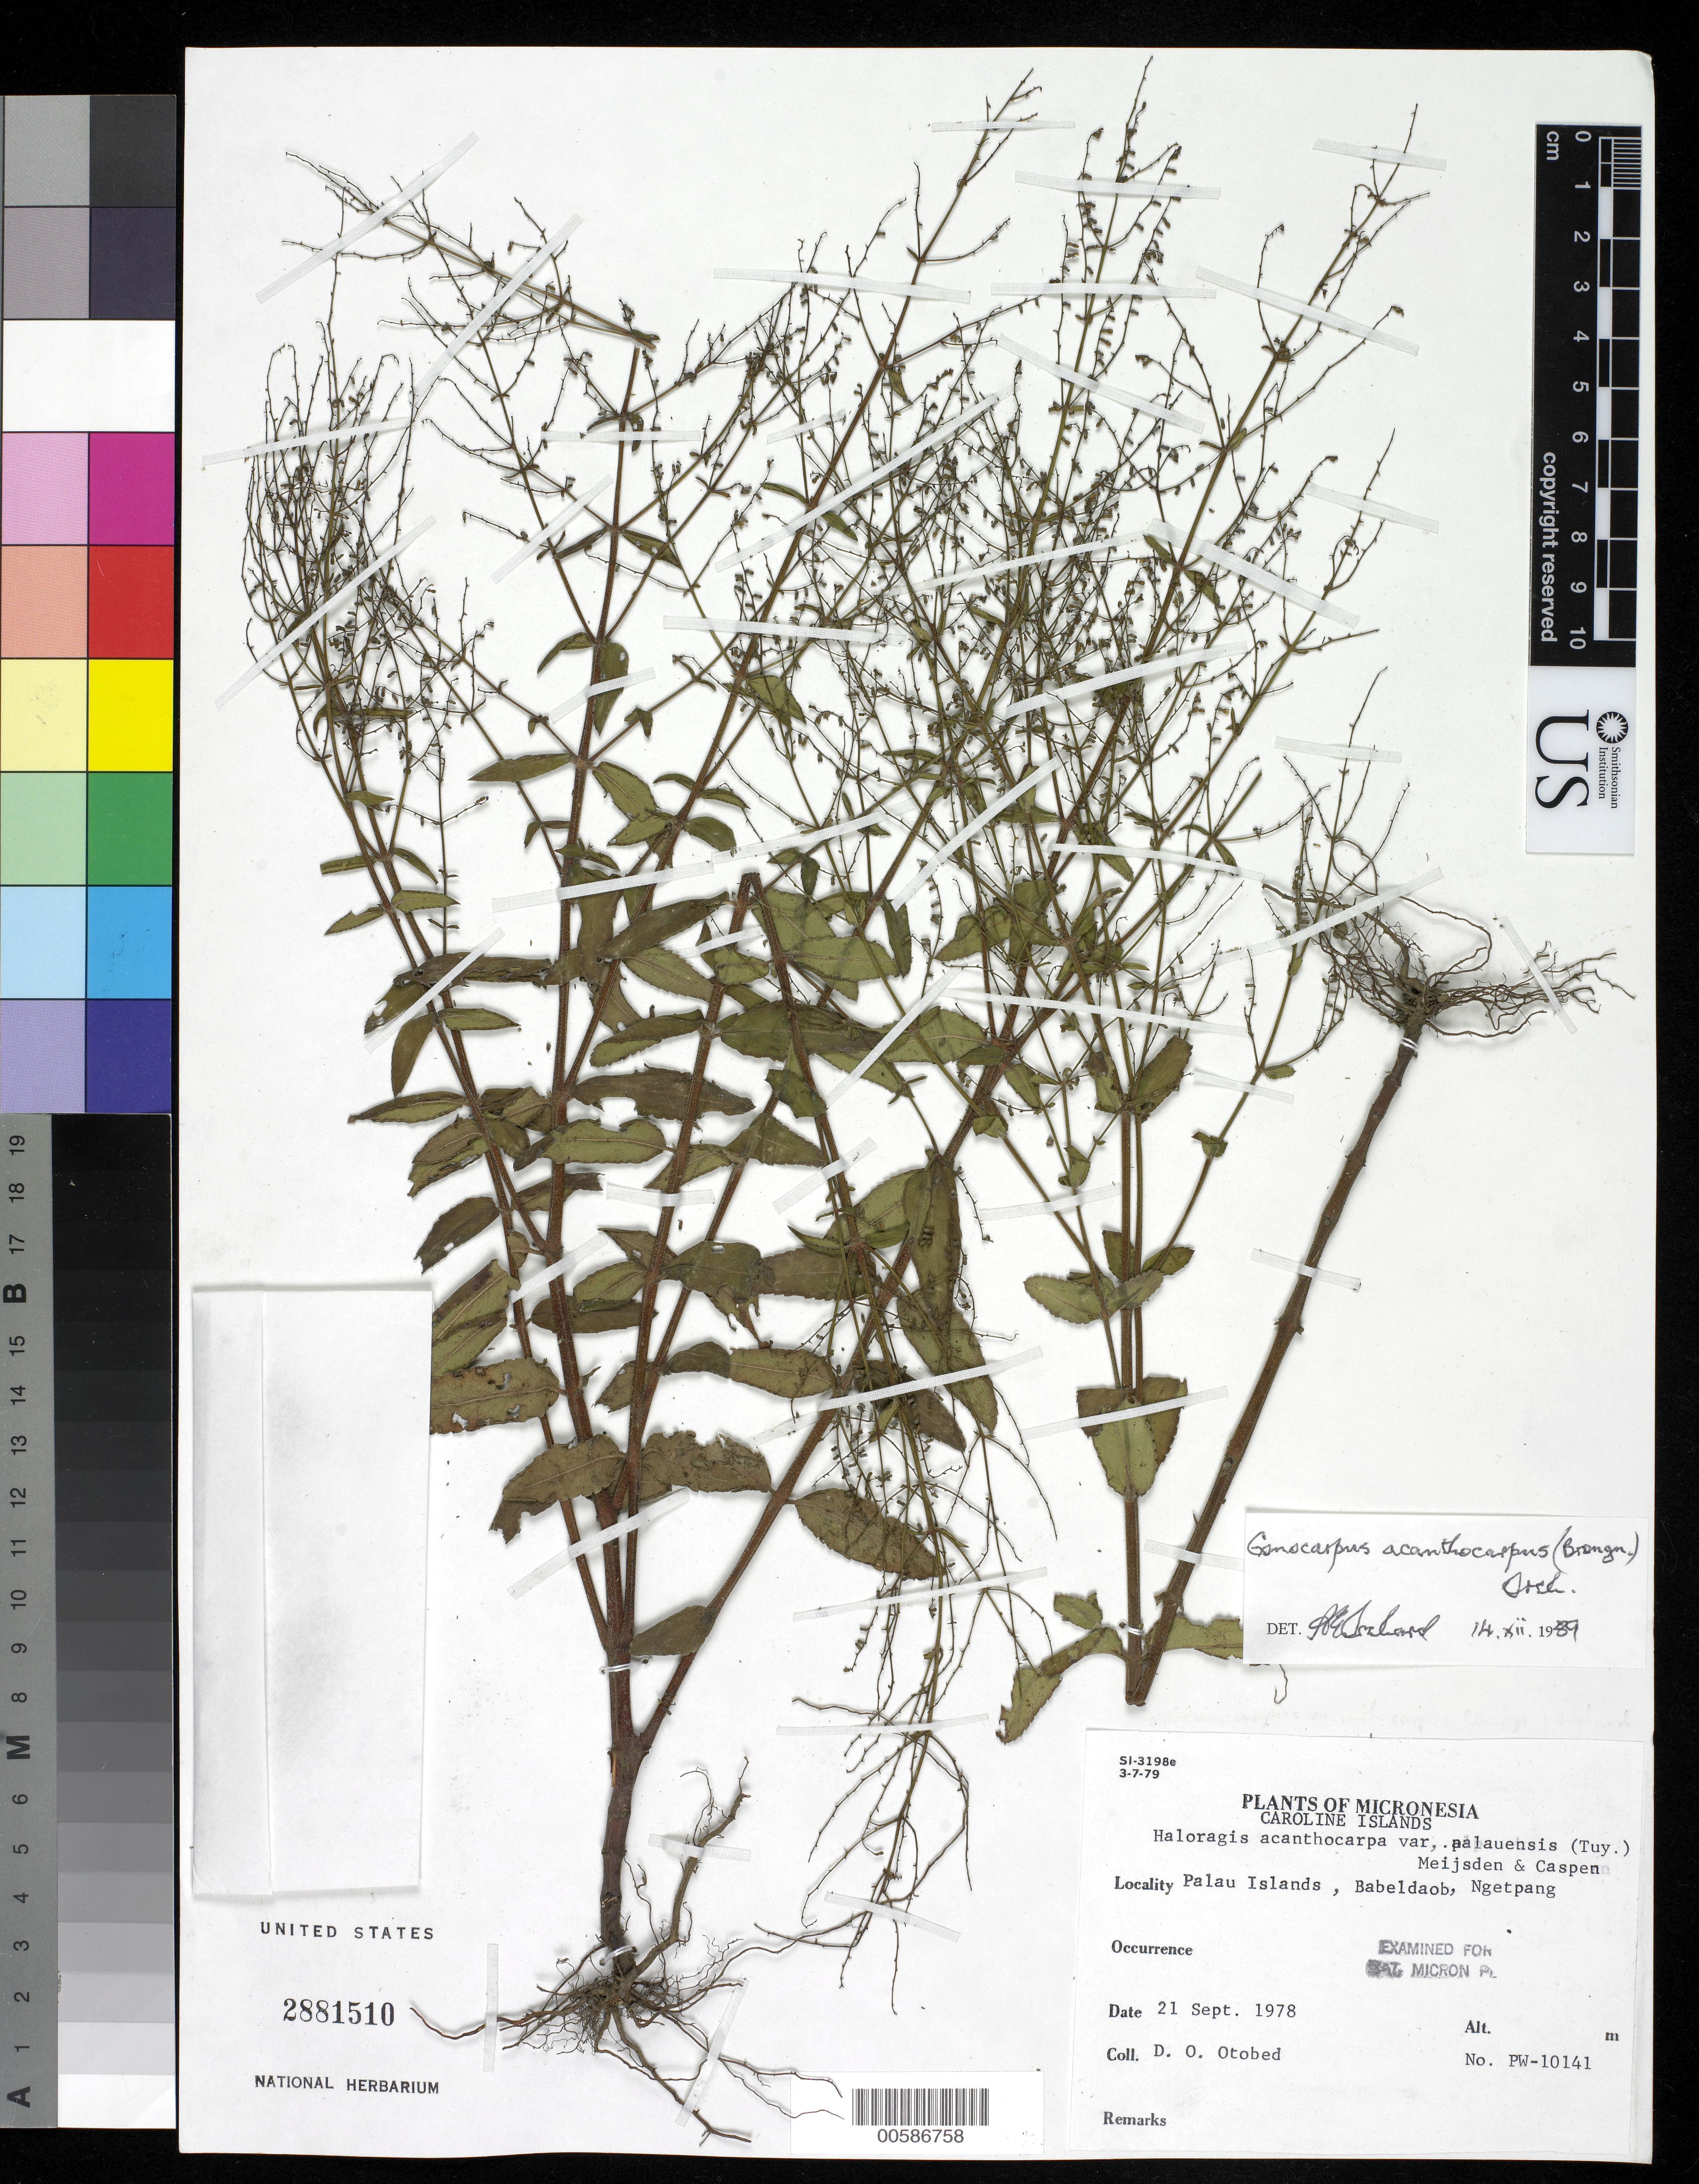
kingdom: Plantae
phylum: Tracheophyta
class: Magnoliopsida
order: Saxifragales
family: Haloragaceae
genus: Gonocarpus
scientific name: Gonocarpus acanthocarpus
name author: (Brongn.) Orchard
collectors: D. O. Otobed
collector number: PW-10141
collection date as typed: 21 Sep 1978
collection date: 1978-09-21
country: Palau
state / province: Ngatpang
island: Babeldaob [Babelthuap]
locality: Ngetpang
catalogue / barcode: US 2881510